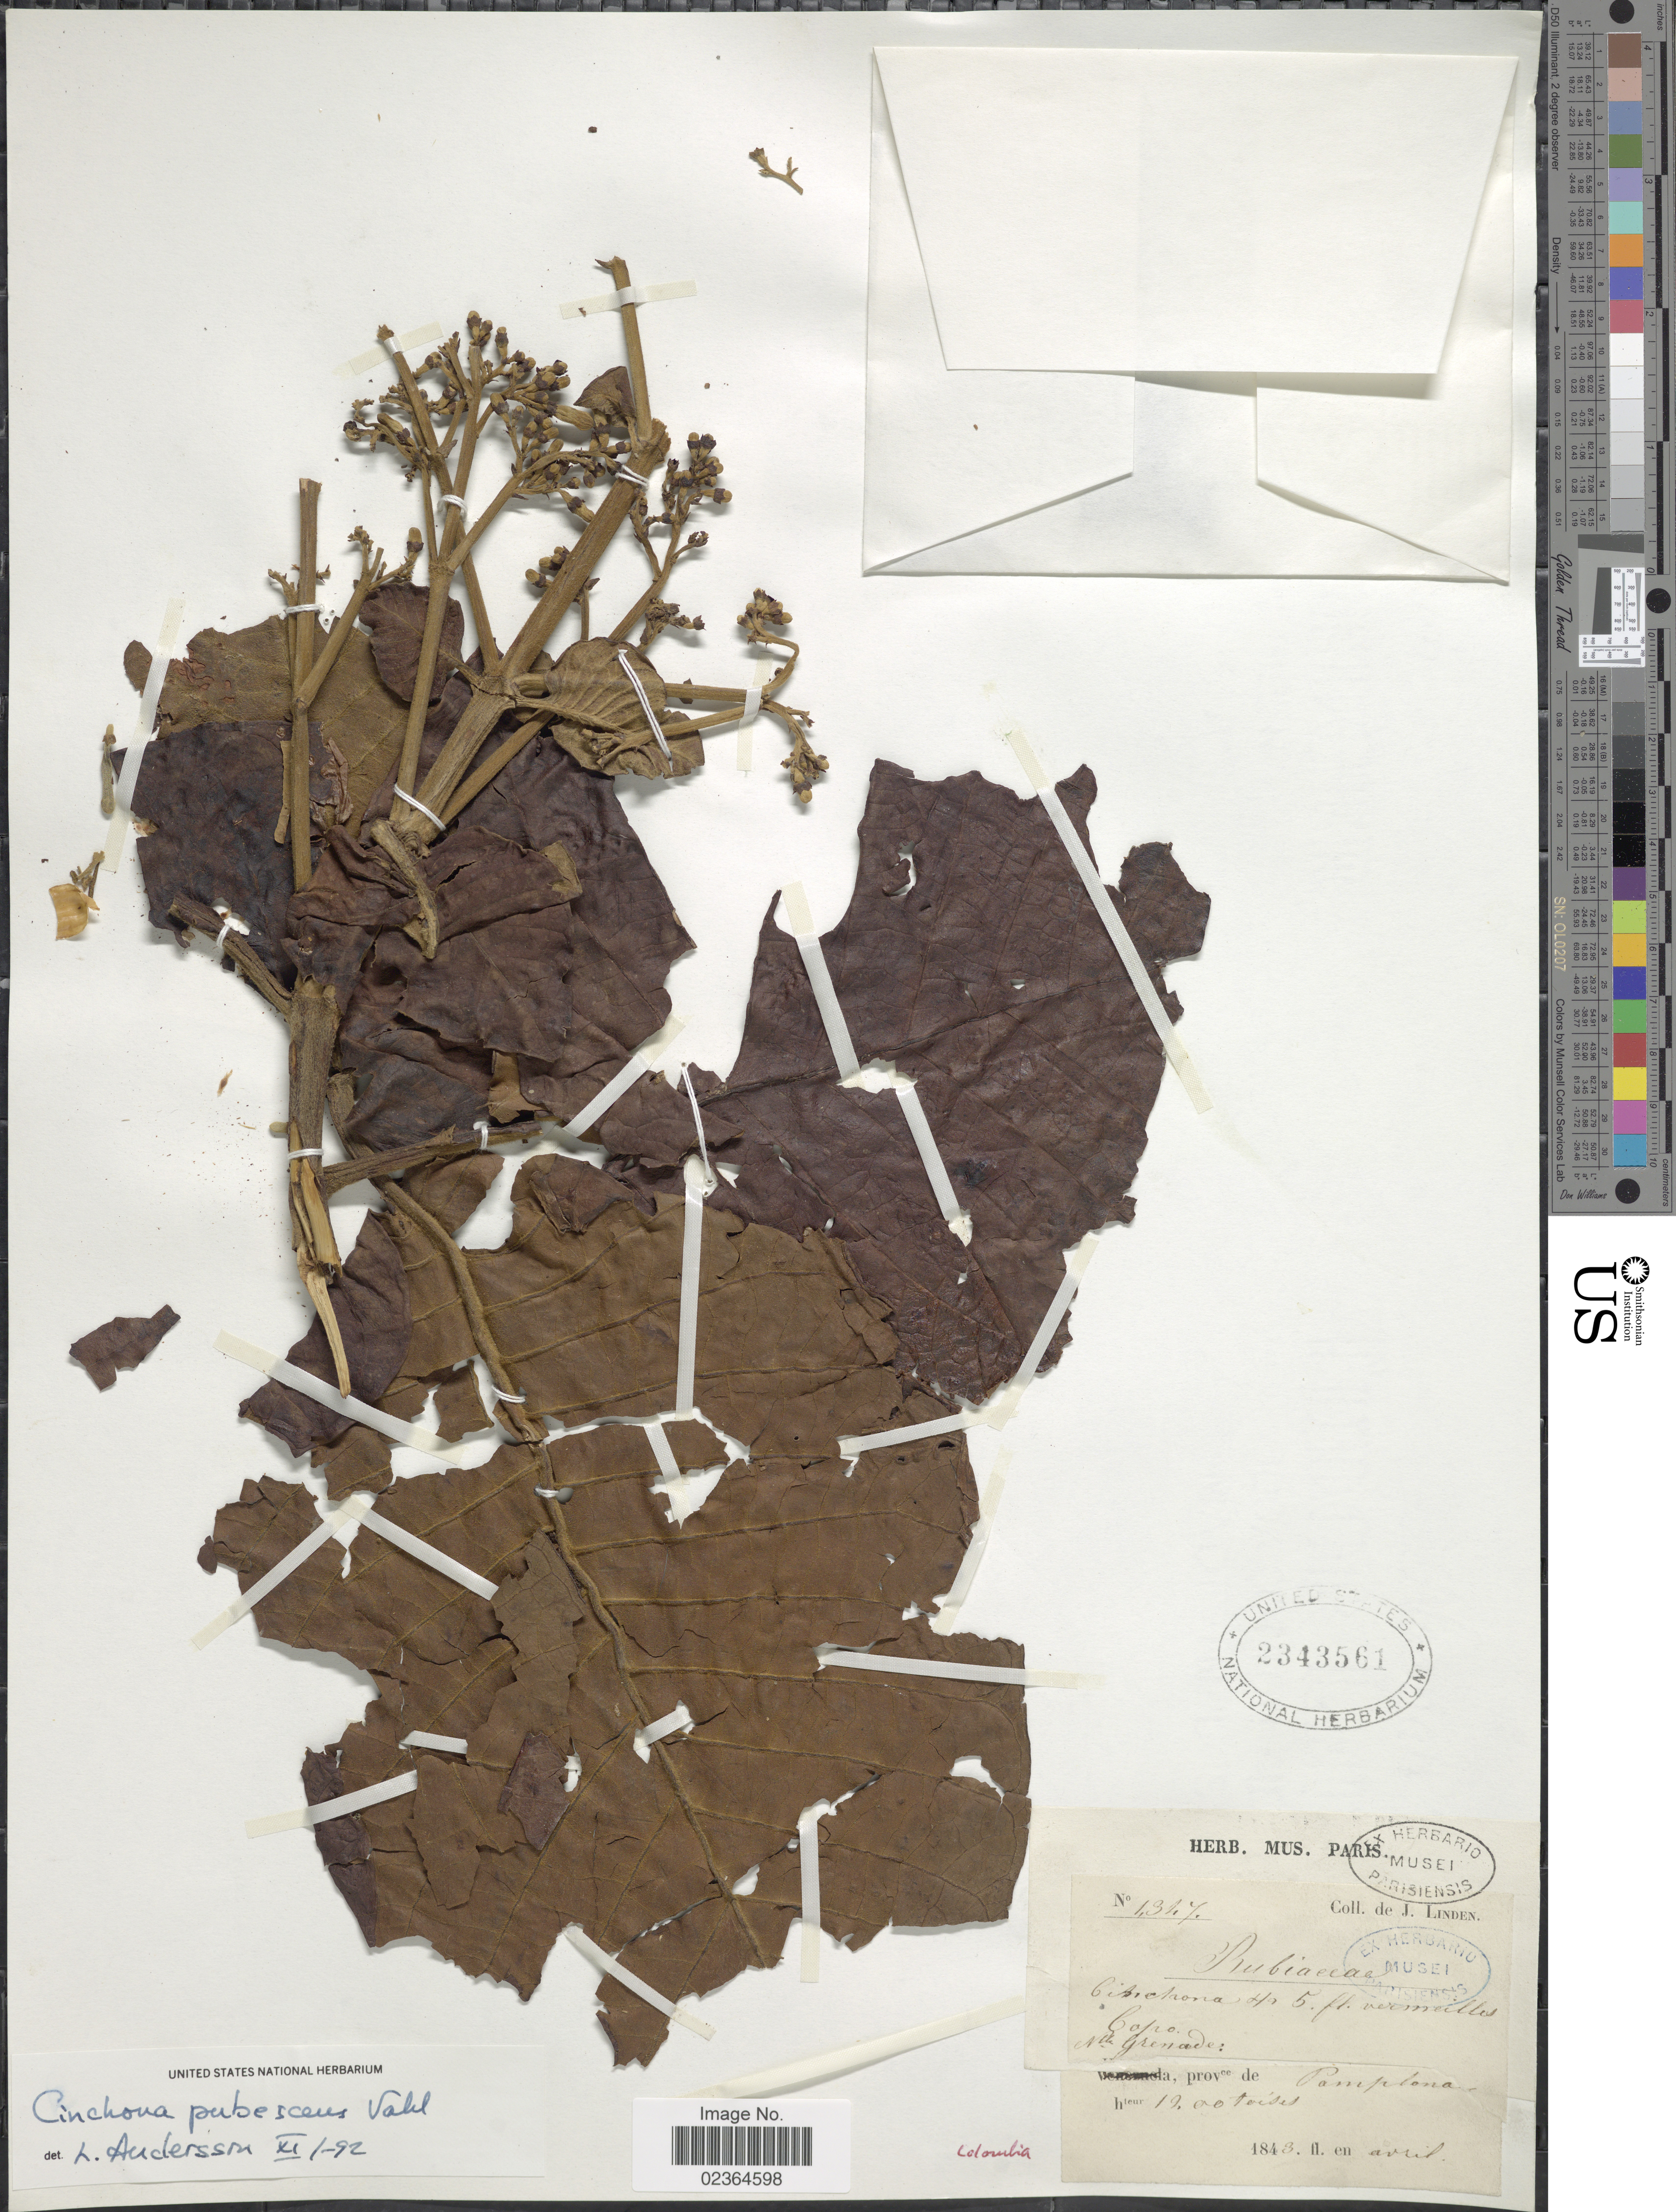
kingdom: Plantae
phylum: Tracheophyta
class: Magnoliopsida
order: Gentianales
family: Rubiaceae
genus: Cinchona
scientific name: Cinchona pubescens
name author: Vahl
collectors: J. Linden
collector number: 1347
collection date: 1843-04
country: Colombia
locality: Capo. Villa Grenade Provence de Pamplona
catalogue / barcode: US 2343561